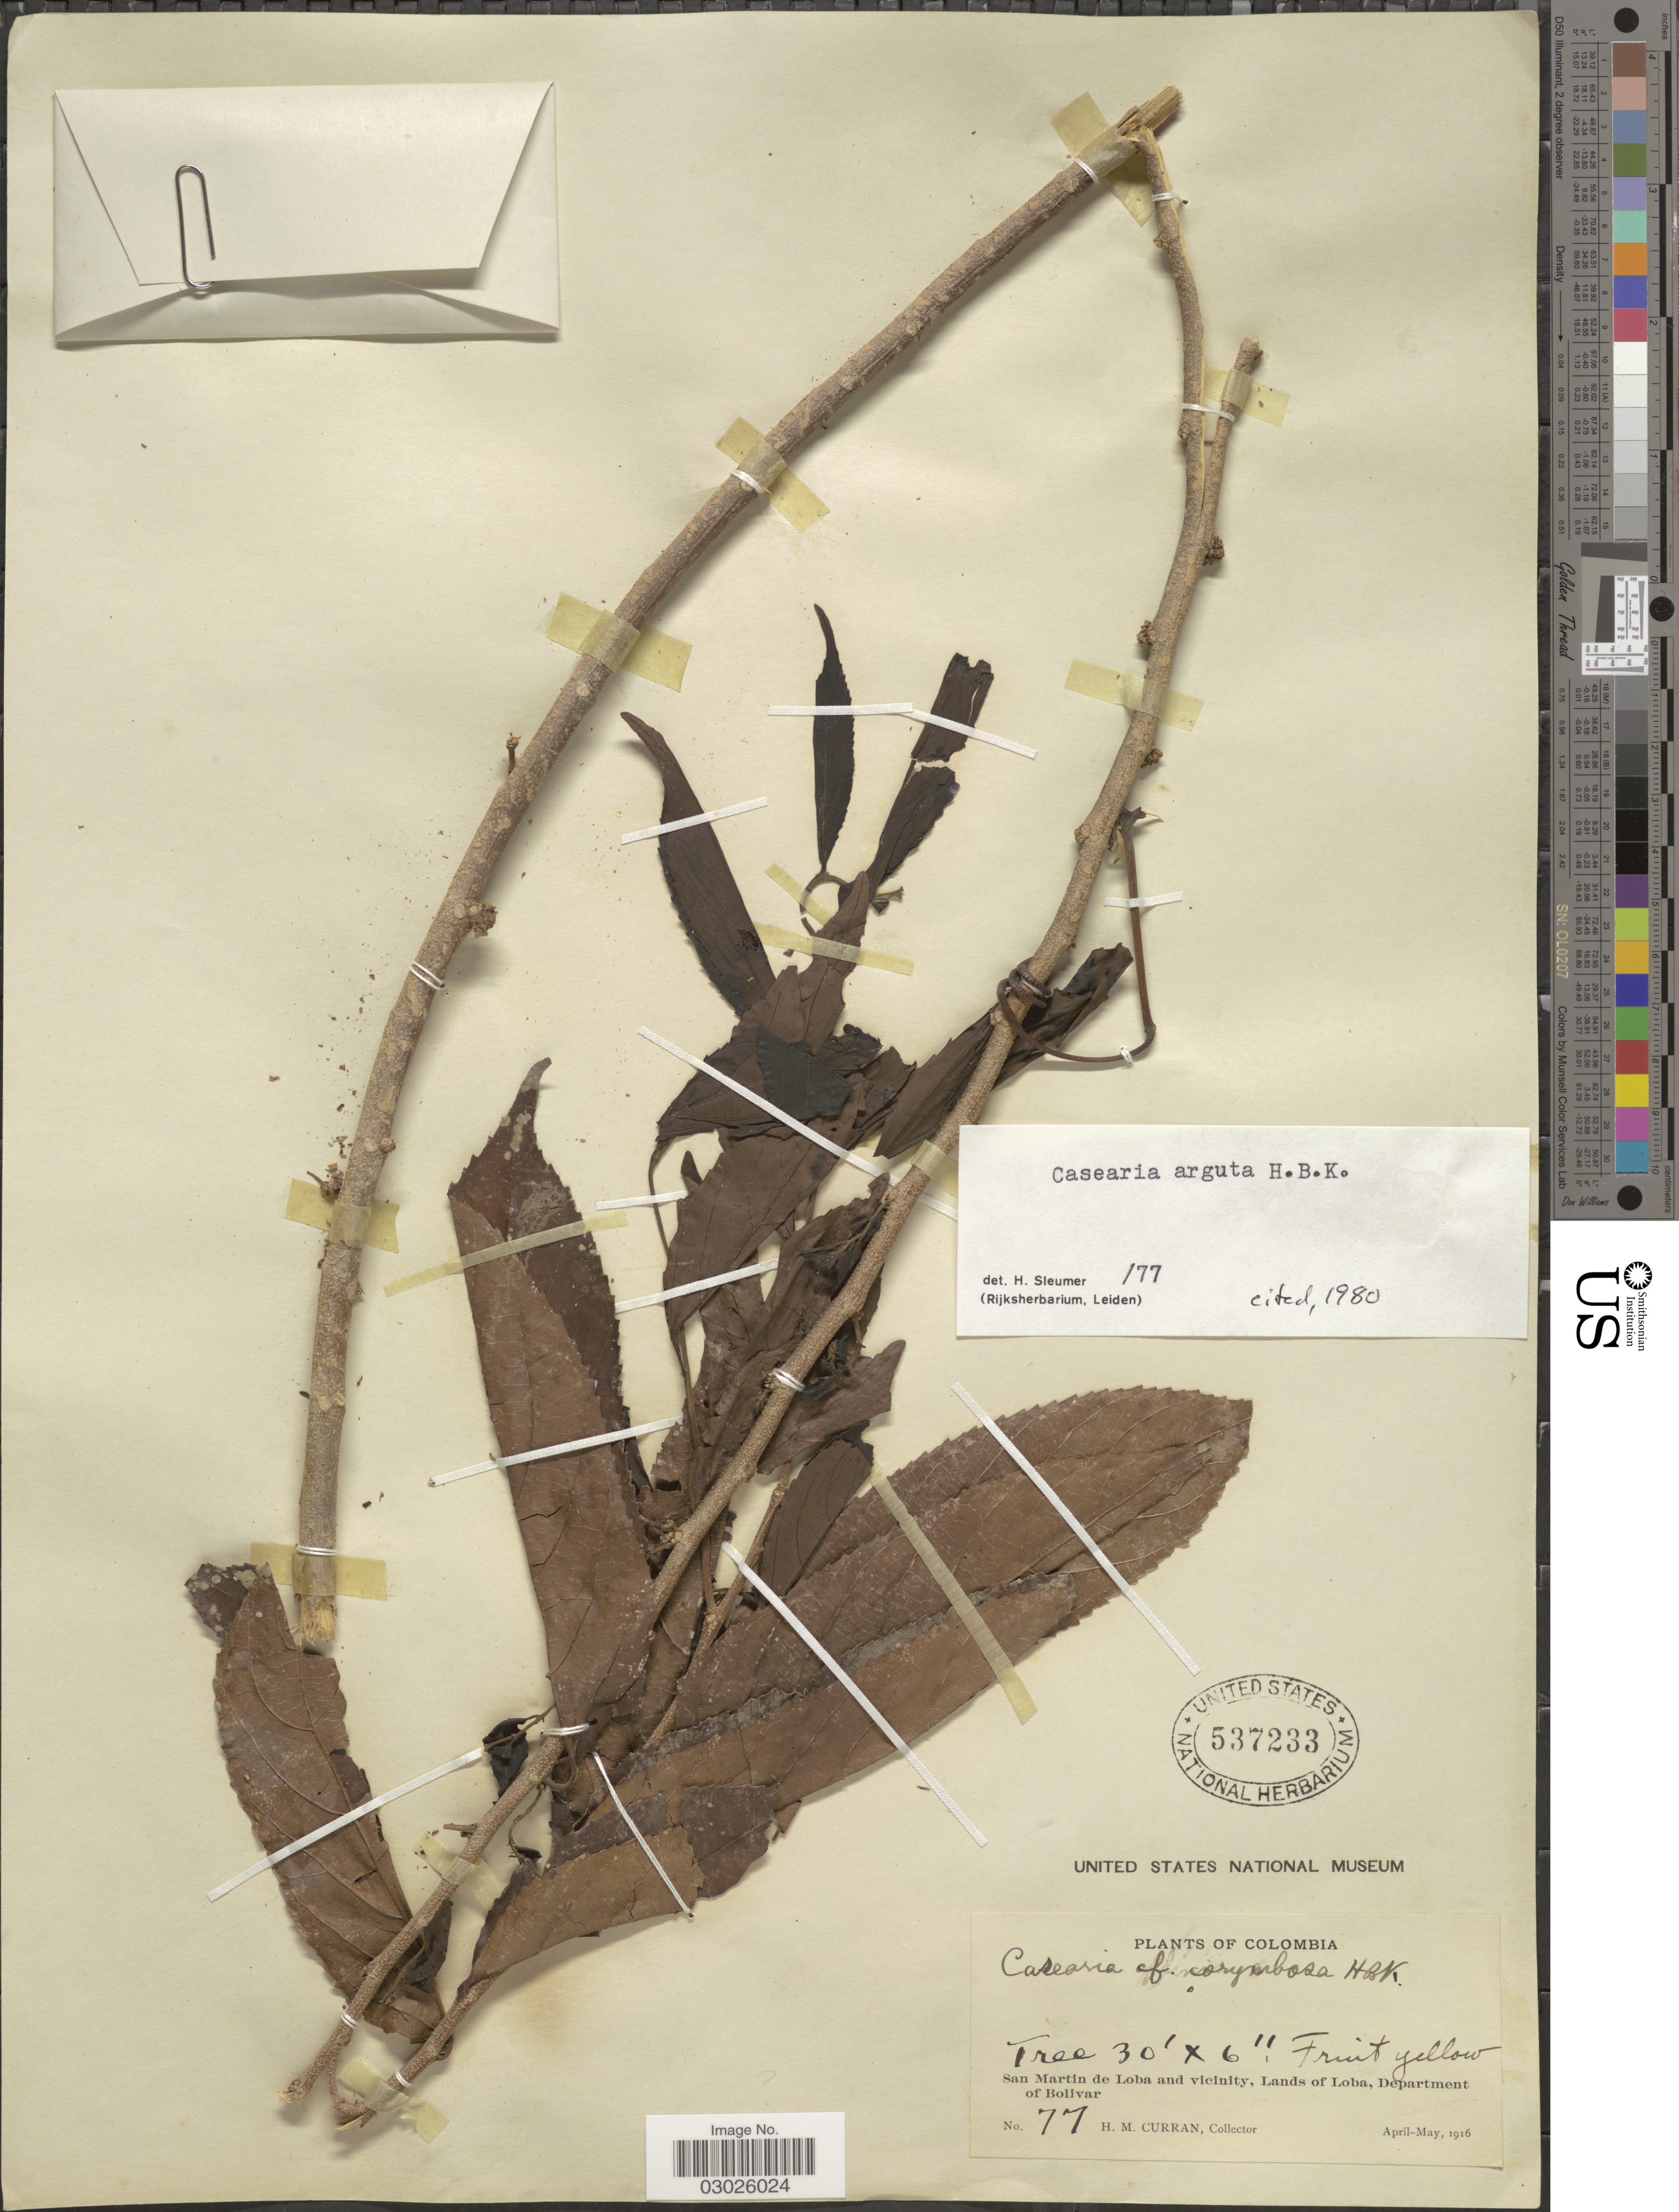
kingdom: Plantae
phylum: Tracheophyta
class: Magnoliopsida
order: Malpighiales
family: Salicaceae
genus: Casearia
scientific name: Casearia arguta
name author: Kunth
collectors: H. M. Curran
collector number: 77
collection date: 1916-04/1916-05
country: Colombia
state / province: Bolívar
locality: San Martin de Loba and vicinity, Lands of Loba, Department of Bolivar.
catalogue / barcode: US 537233